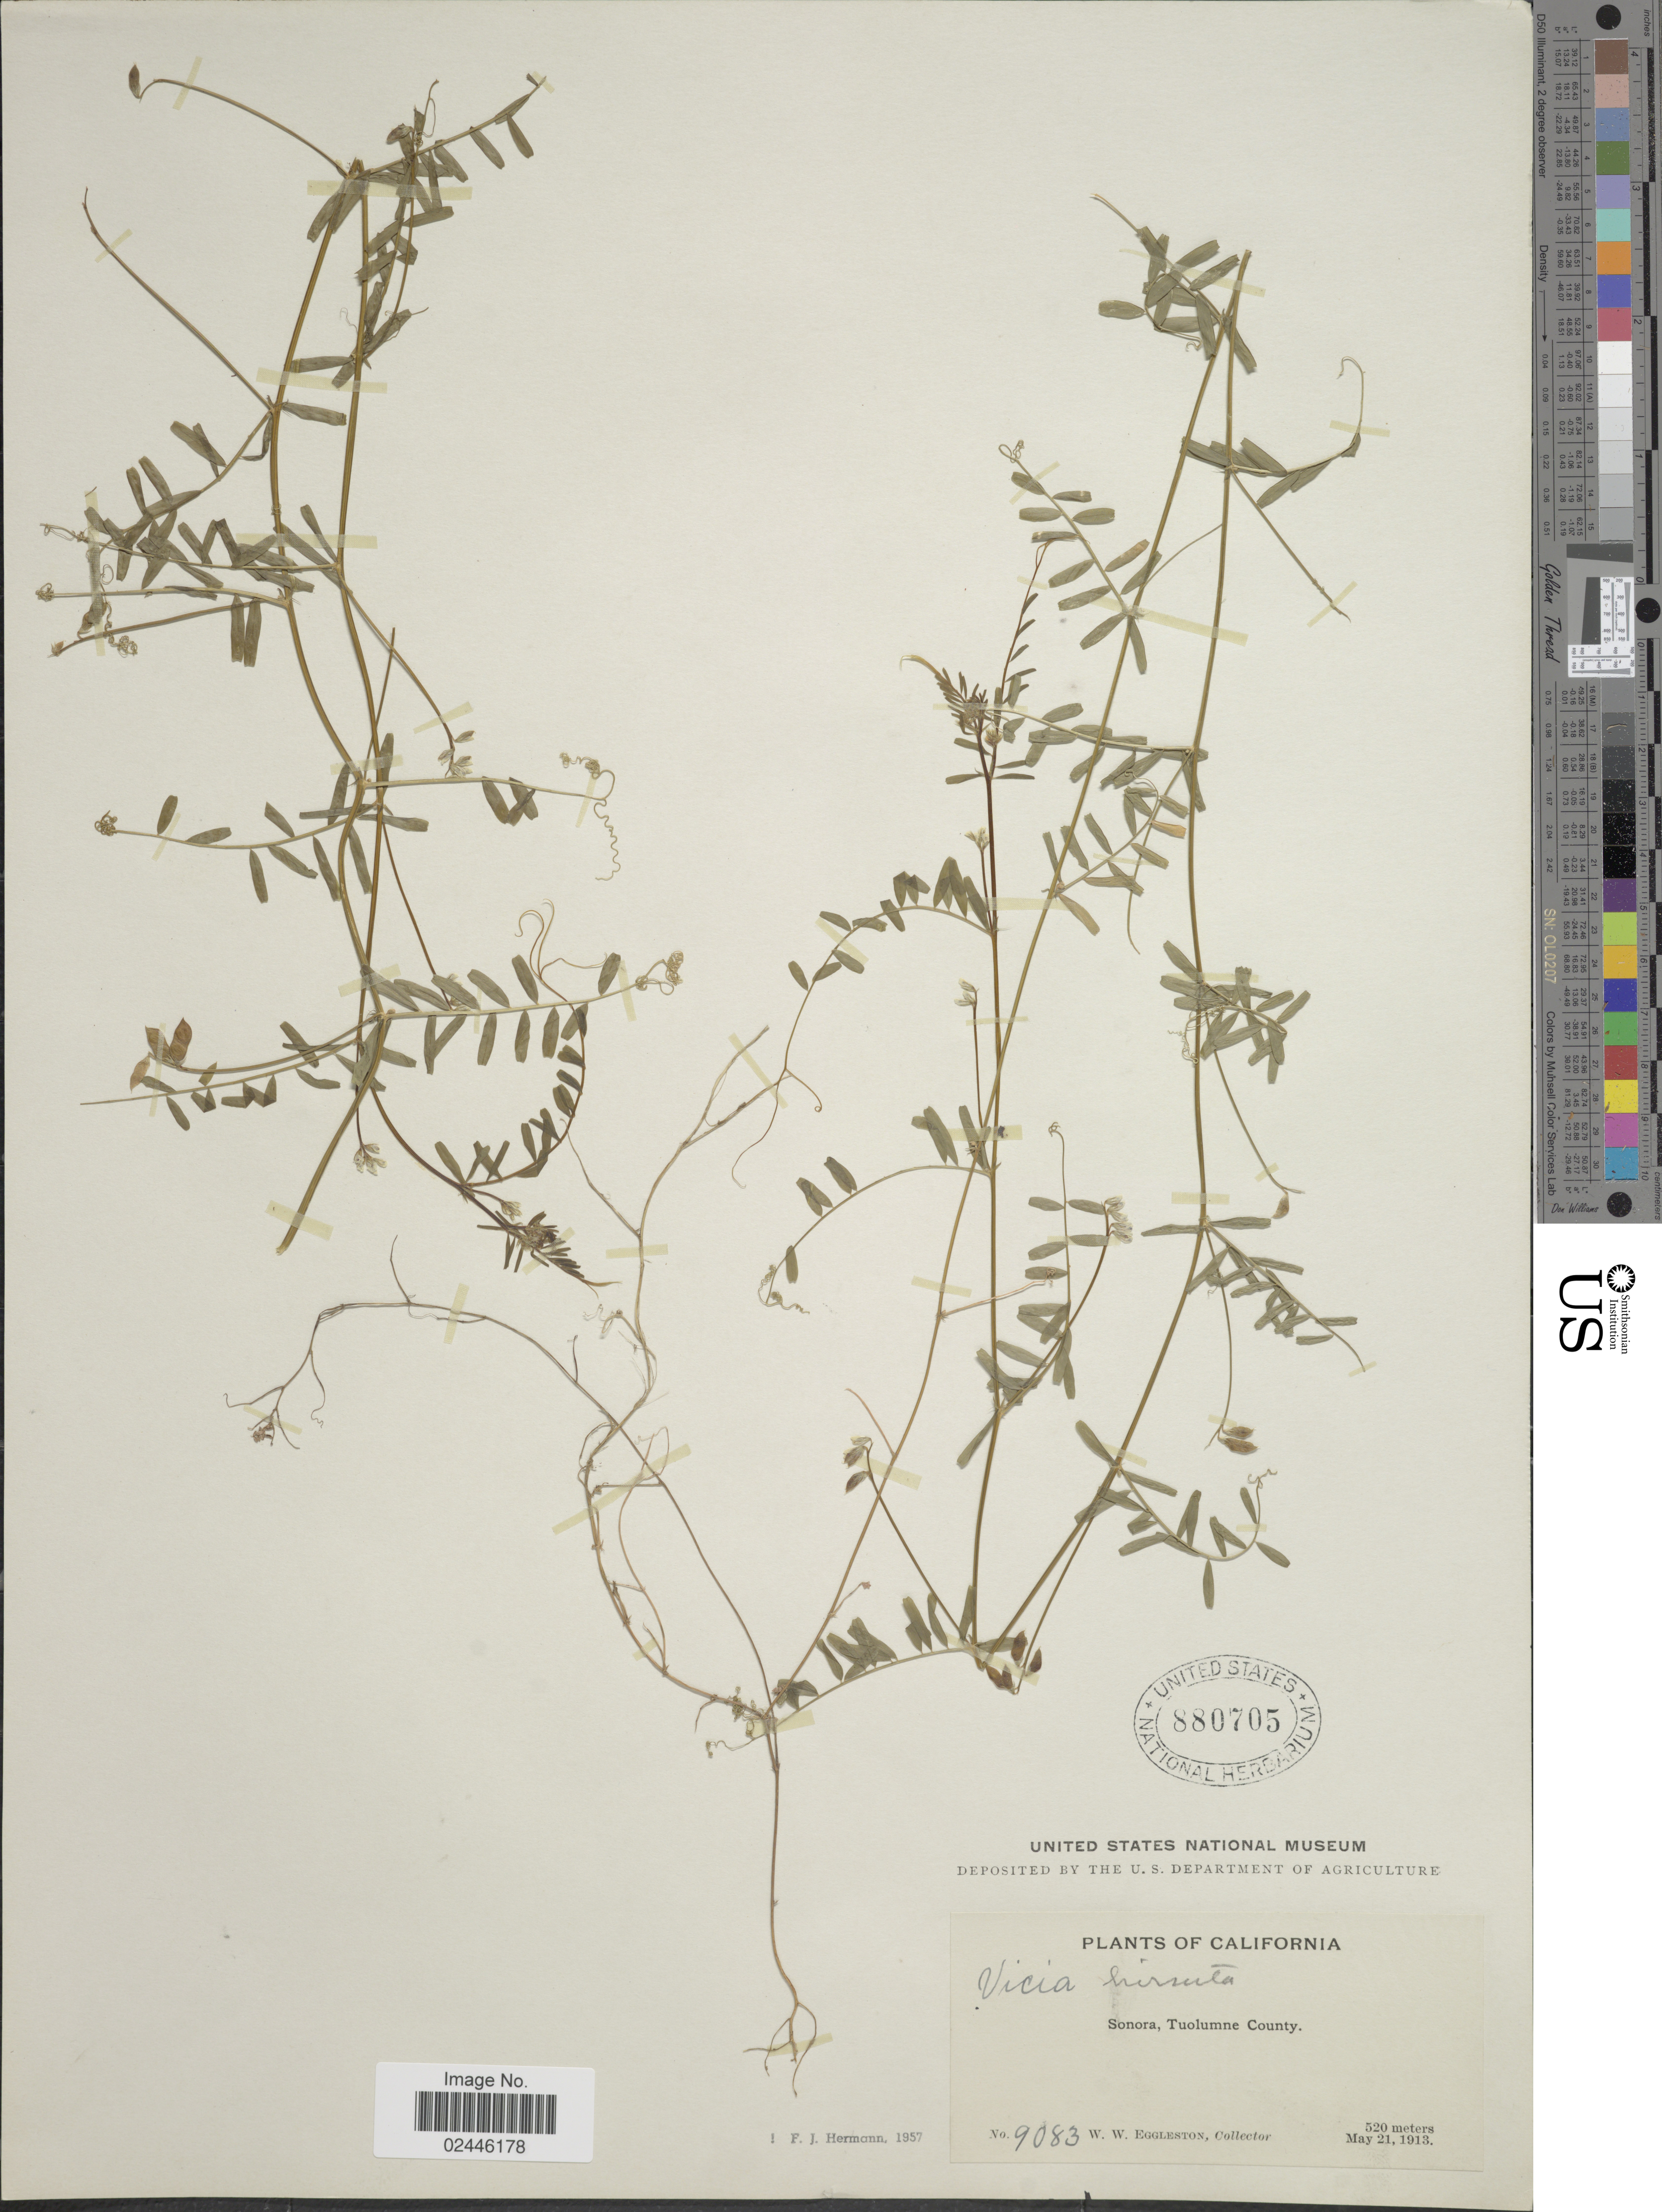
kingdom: Plantae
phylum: Tracheophyta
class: Magnoliopsida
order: Fabales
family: Fabaceae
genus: Vicia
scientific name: Vicia hirsuta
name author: (L.) A. Gray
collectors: W. W. Eggleston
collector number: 9083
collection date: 1913-05-21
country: United States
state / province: California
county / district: Tuolumne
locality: Sonora, Tuolumne County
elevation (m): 520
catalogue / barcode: US 880705